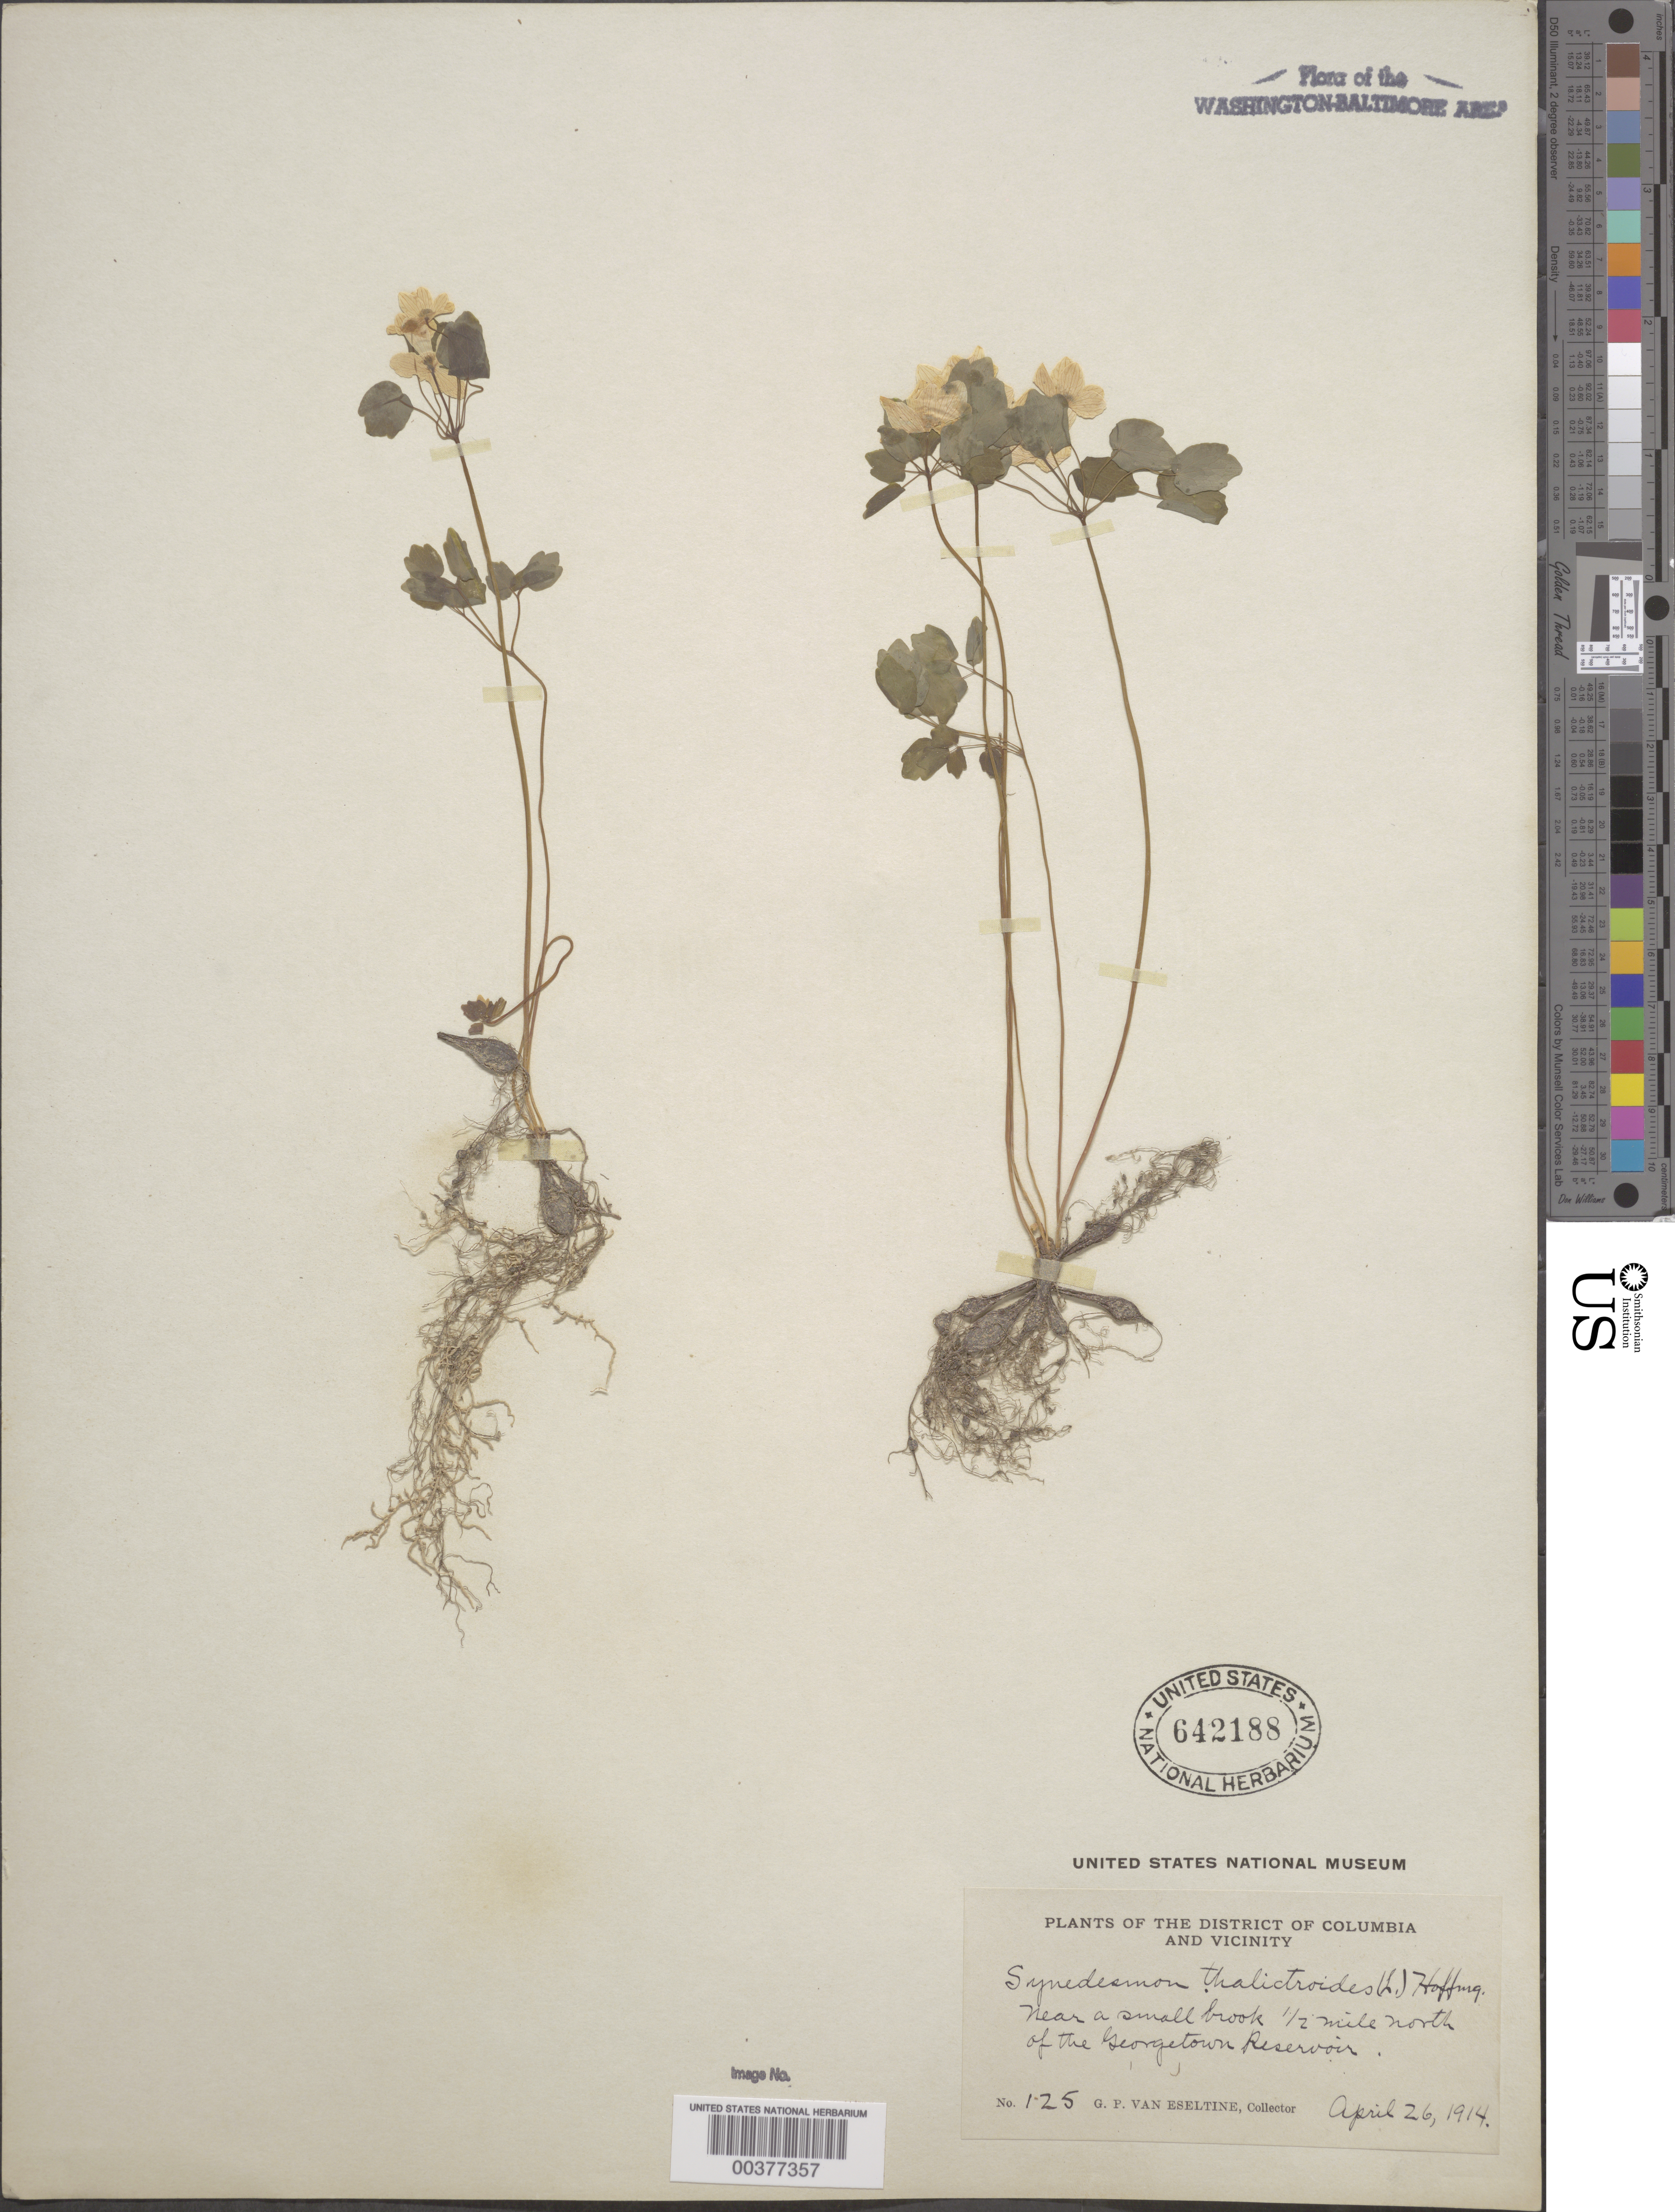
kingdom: Plantae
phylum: Tracheophyta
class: Magnoliopsida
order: Ranunculales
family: Ranunculaceae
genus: Thalictrum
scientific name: Thalictrum thalictroides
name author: (L.) A.J. Eames & B. Boivin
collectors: G. P. Van Eseltine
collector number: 125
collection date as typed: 26 Apr 1914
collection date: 1914-04-26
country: United States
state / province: District of Columbia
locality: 1/2 Mile north of Georgetown Reservoir Rock Creek Park and Vicinity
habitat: Near a small brook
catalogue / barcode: US 642188